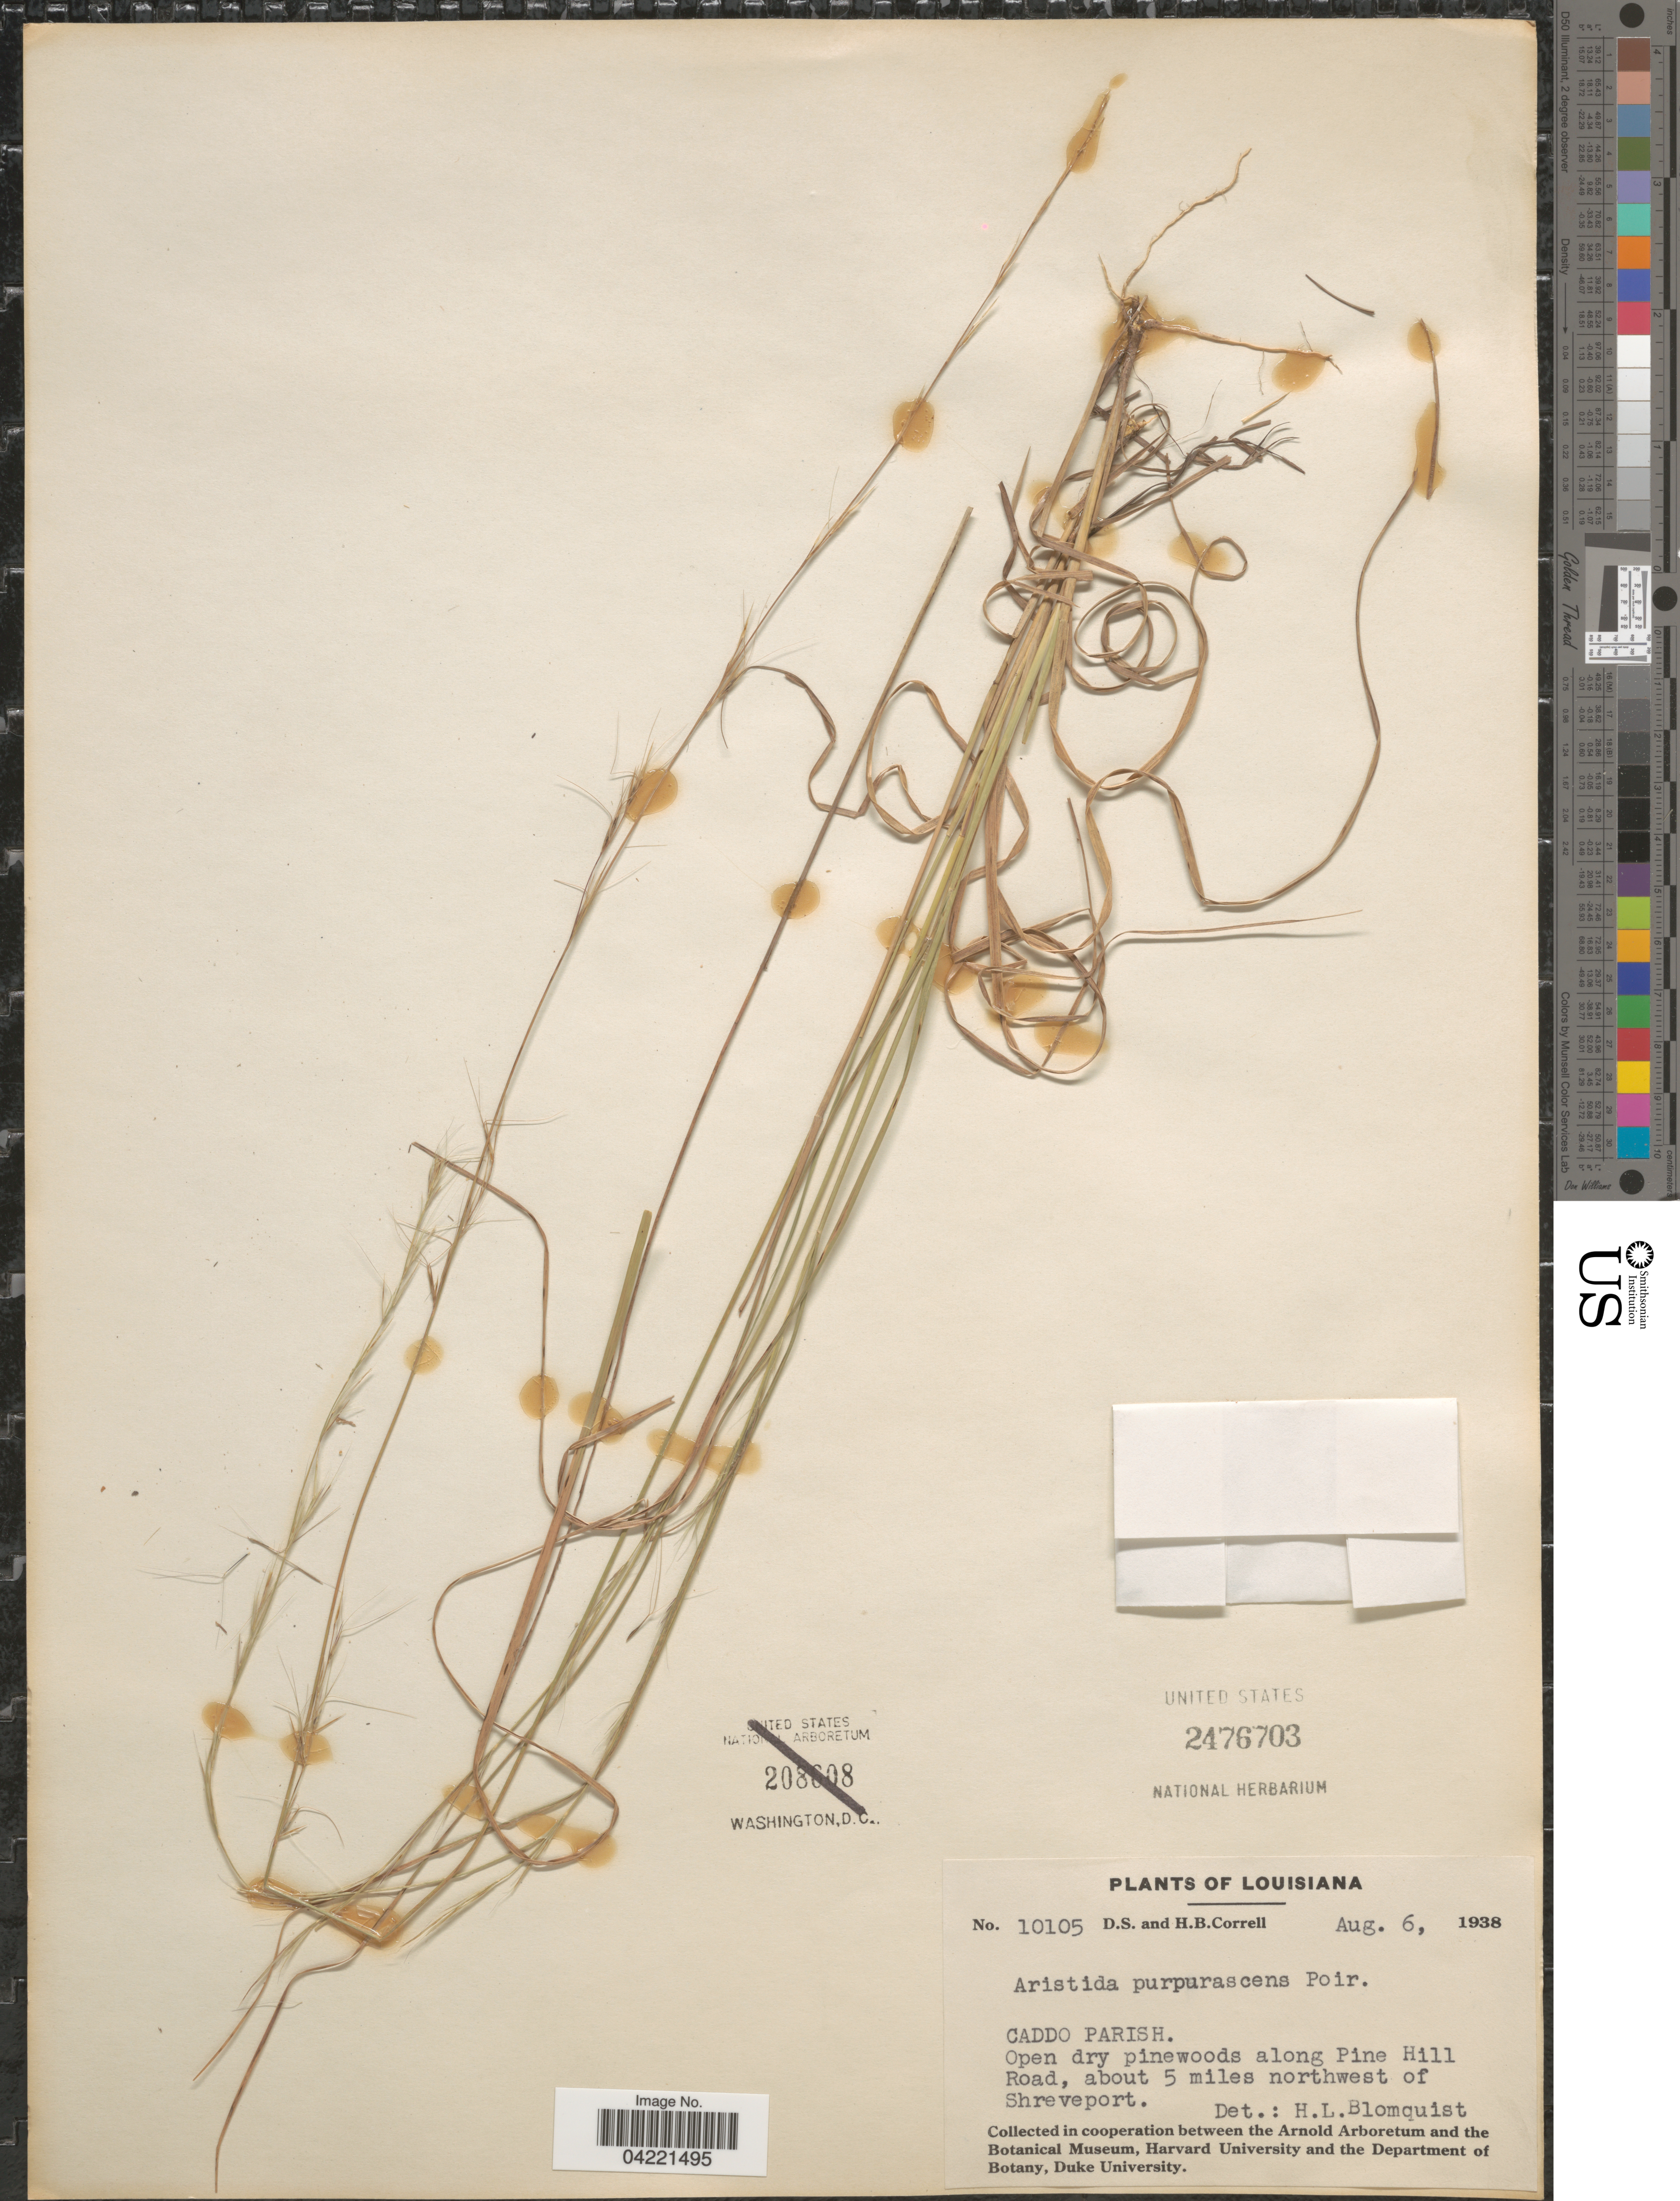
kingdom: Plantae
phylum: Tracheophyta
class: Liliopsida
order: Poales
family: Poaceae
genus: Aristida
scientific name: Aristida purpurascens var. purpurescens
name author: Poir.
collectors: D. S. Correll & H. Correll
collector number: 10105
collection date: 1938-08-06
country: United States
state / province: Louisiana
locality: Caddo Parish. Open dry pinewoods along Pine Hill Road, about 5 miles northwest of Shrevepost.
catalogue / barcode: US 2476703